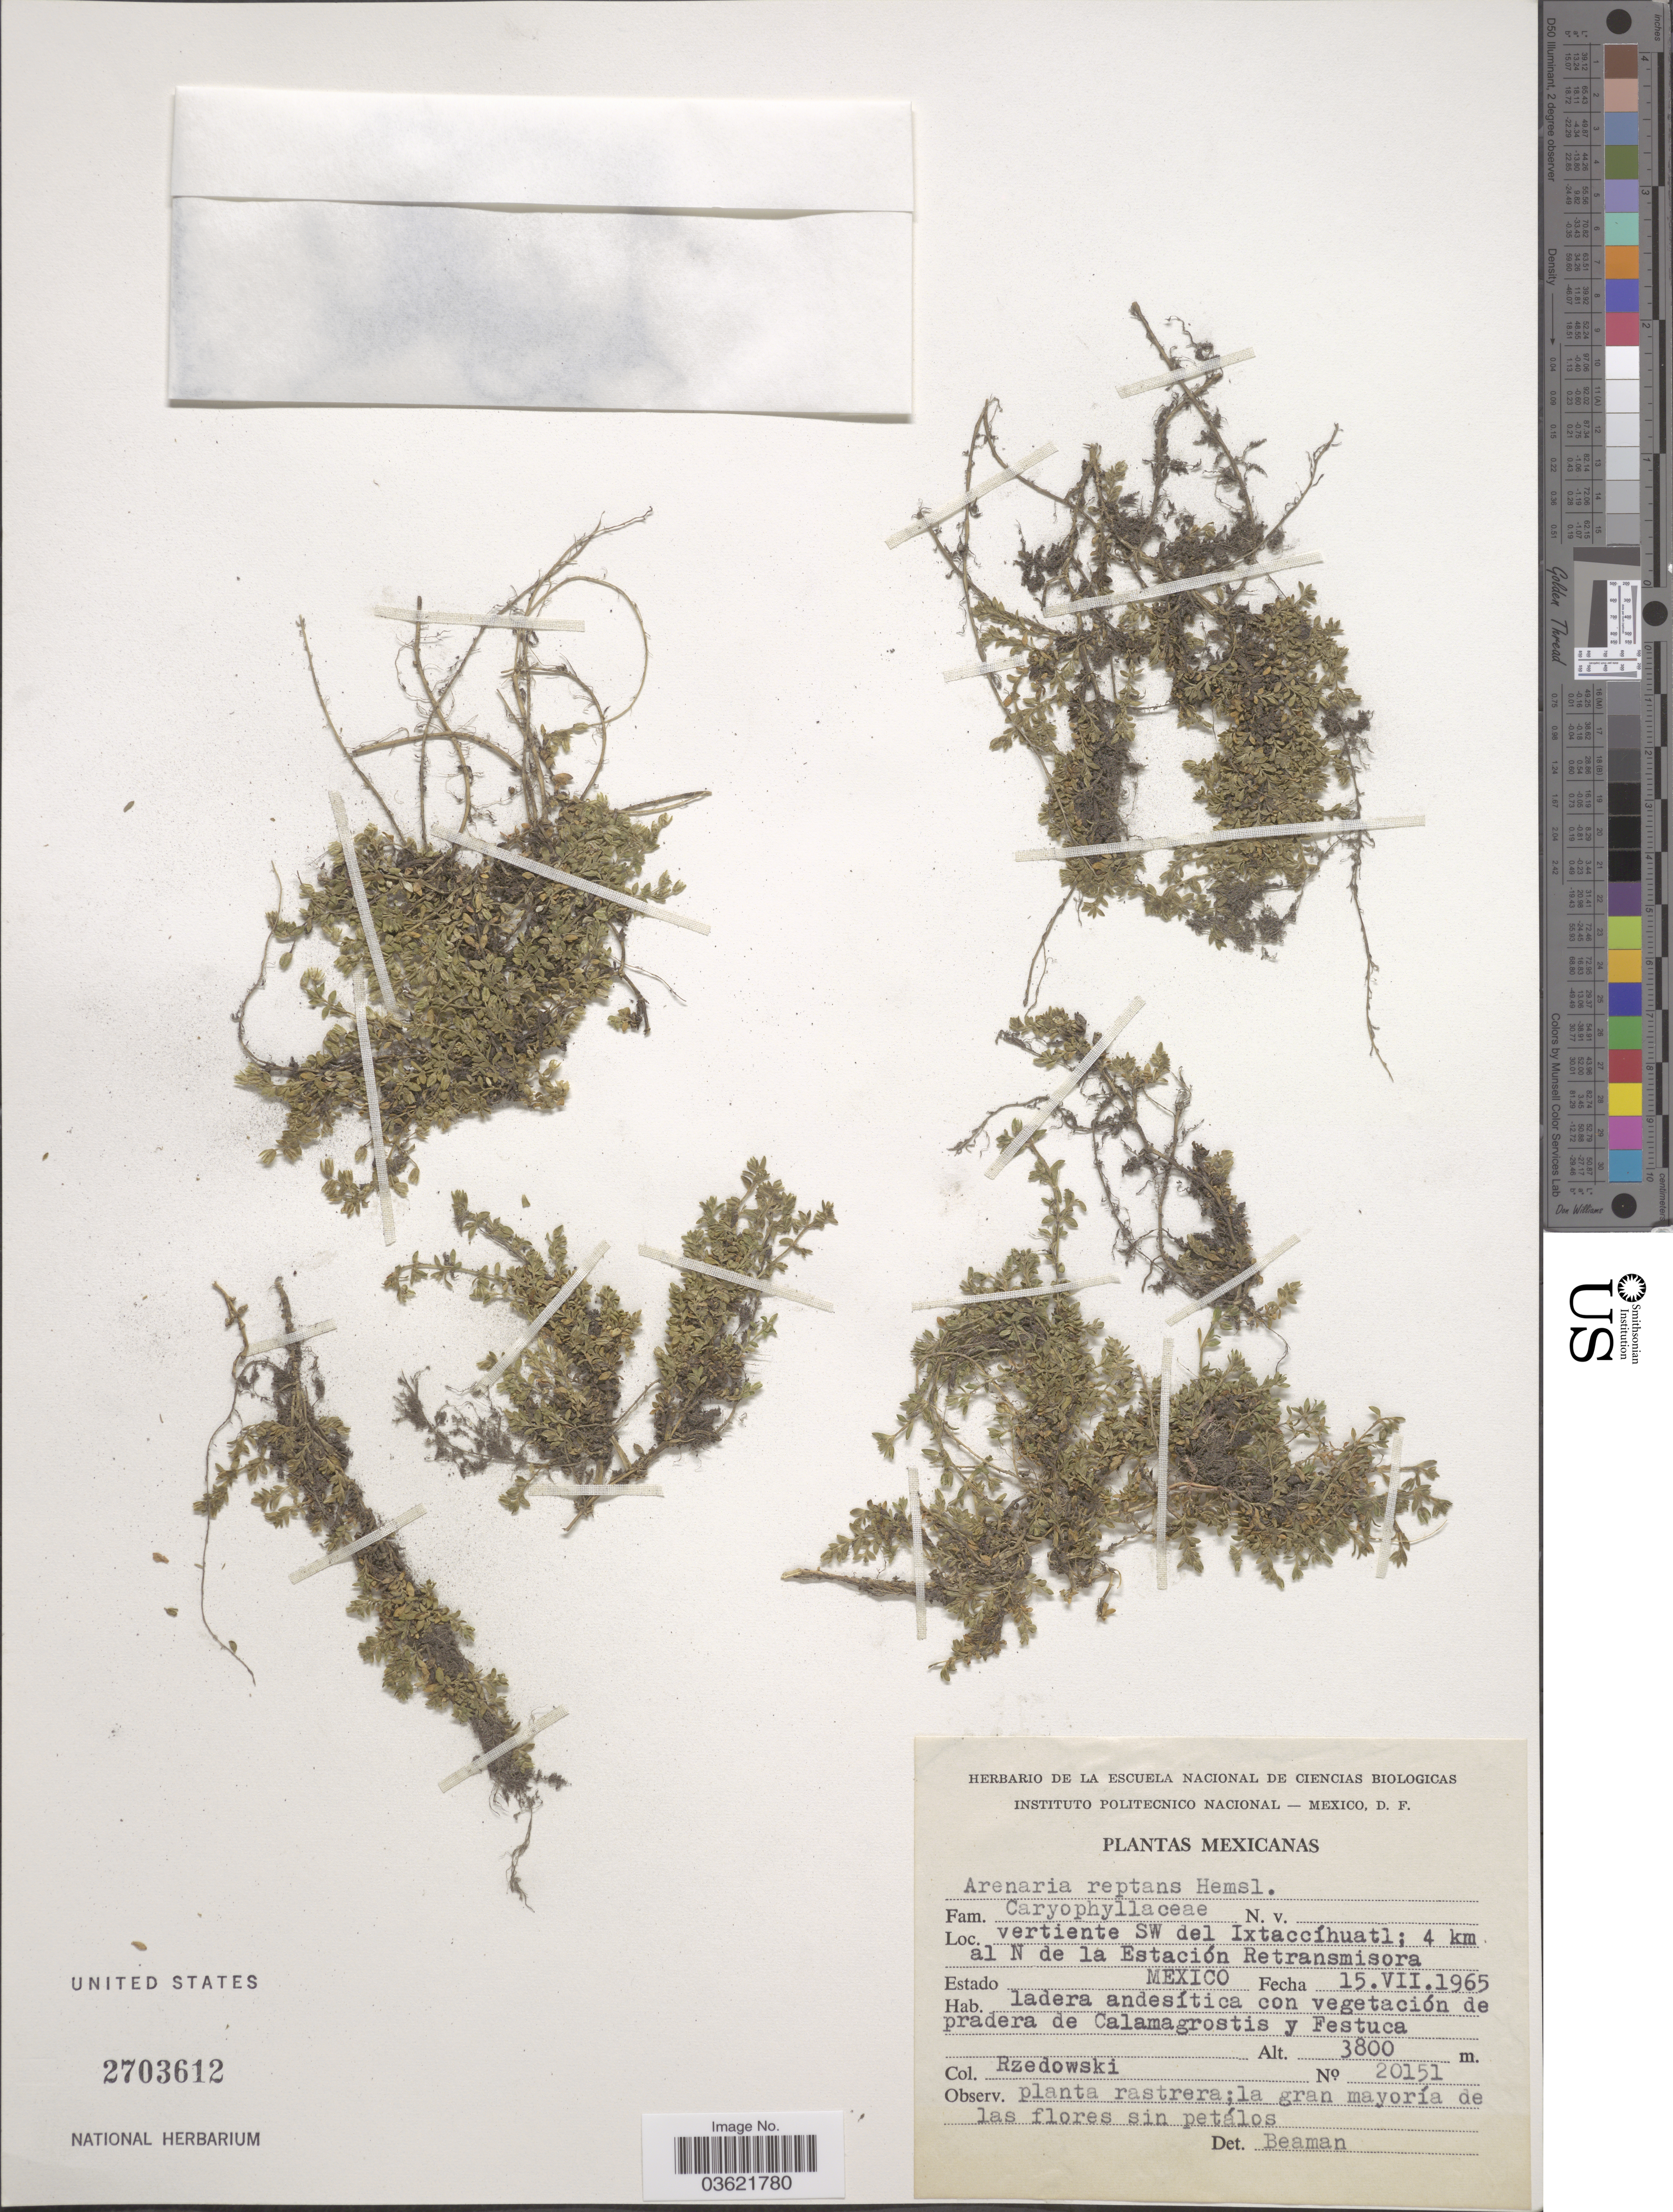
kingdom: Plantae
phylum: Tracheophyta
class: Magnoliopsida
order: Caryophyllales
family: Caryophyllaceae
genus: Arenaria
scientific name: Arenaria reptans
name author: Hemsl.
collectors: Rzedowski, --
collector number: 20151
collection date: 1965-07-15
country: Mexico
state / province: México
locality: Vertiente SW del Ixtaccíhuatl; 4 km al N de la Estación Retransmisora.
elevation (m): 3800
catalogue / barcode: US 2703612